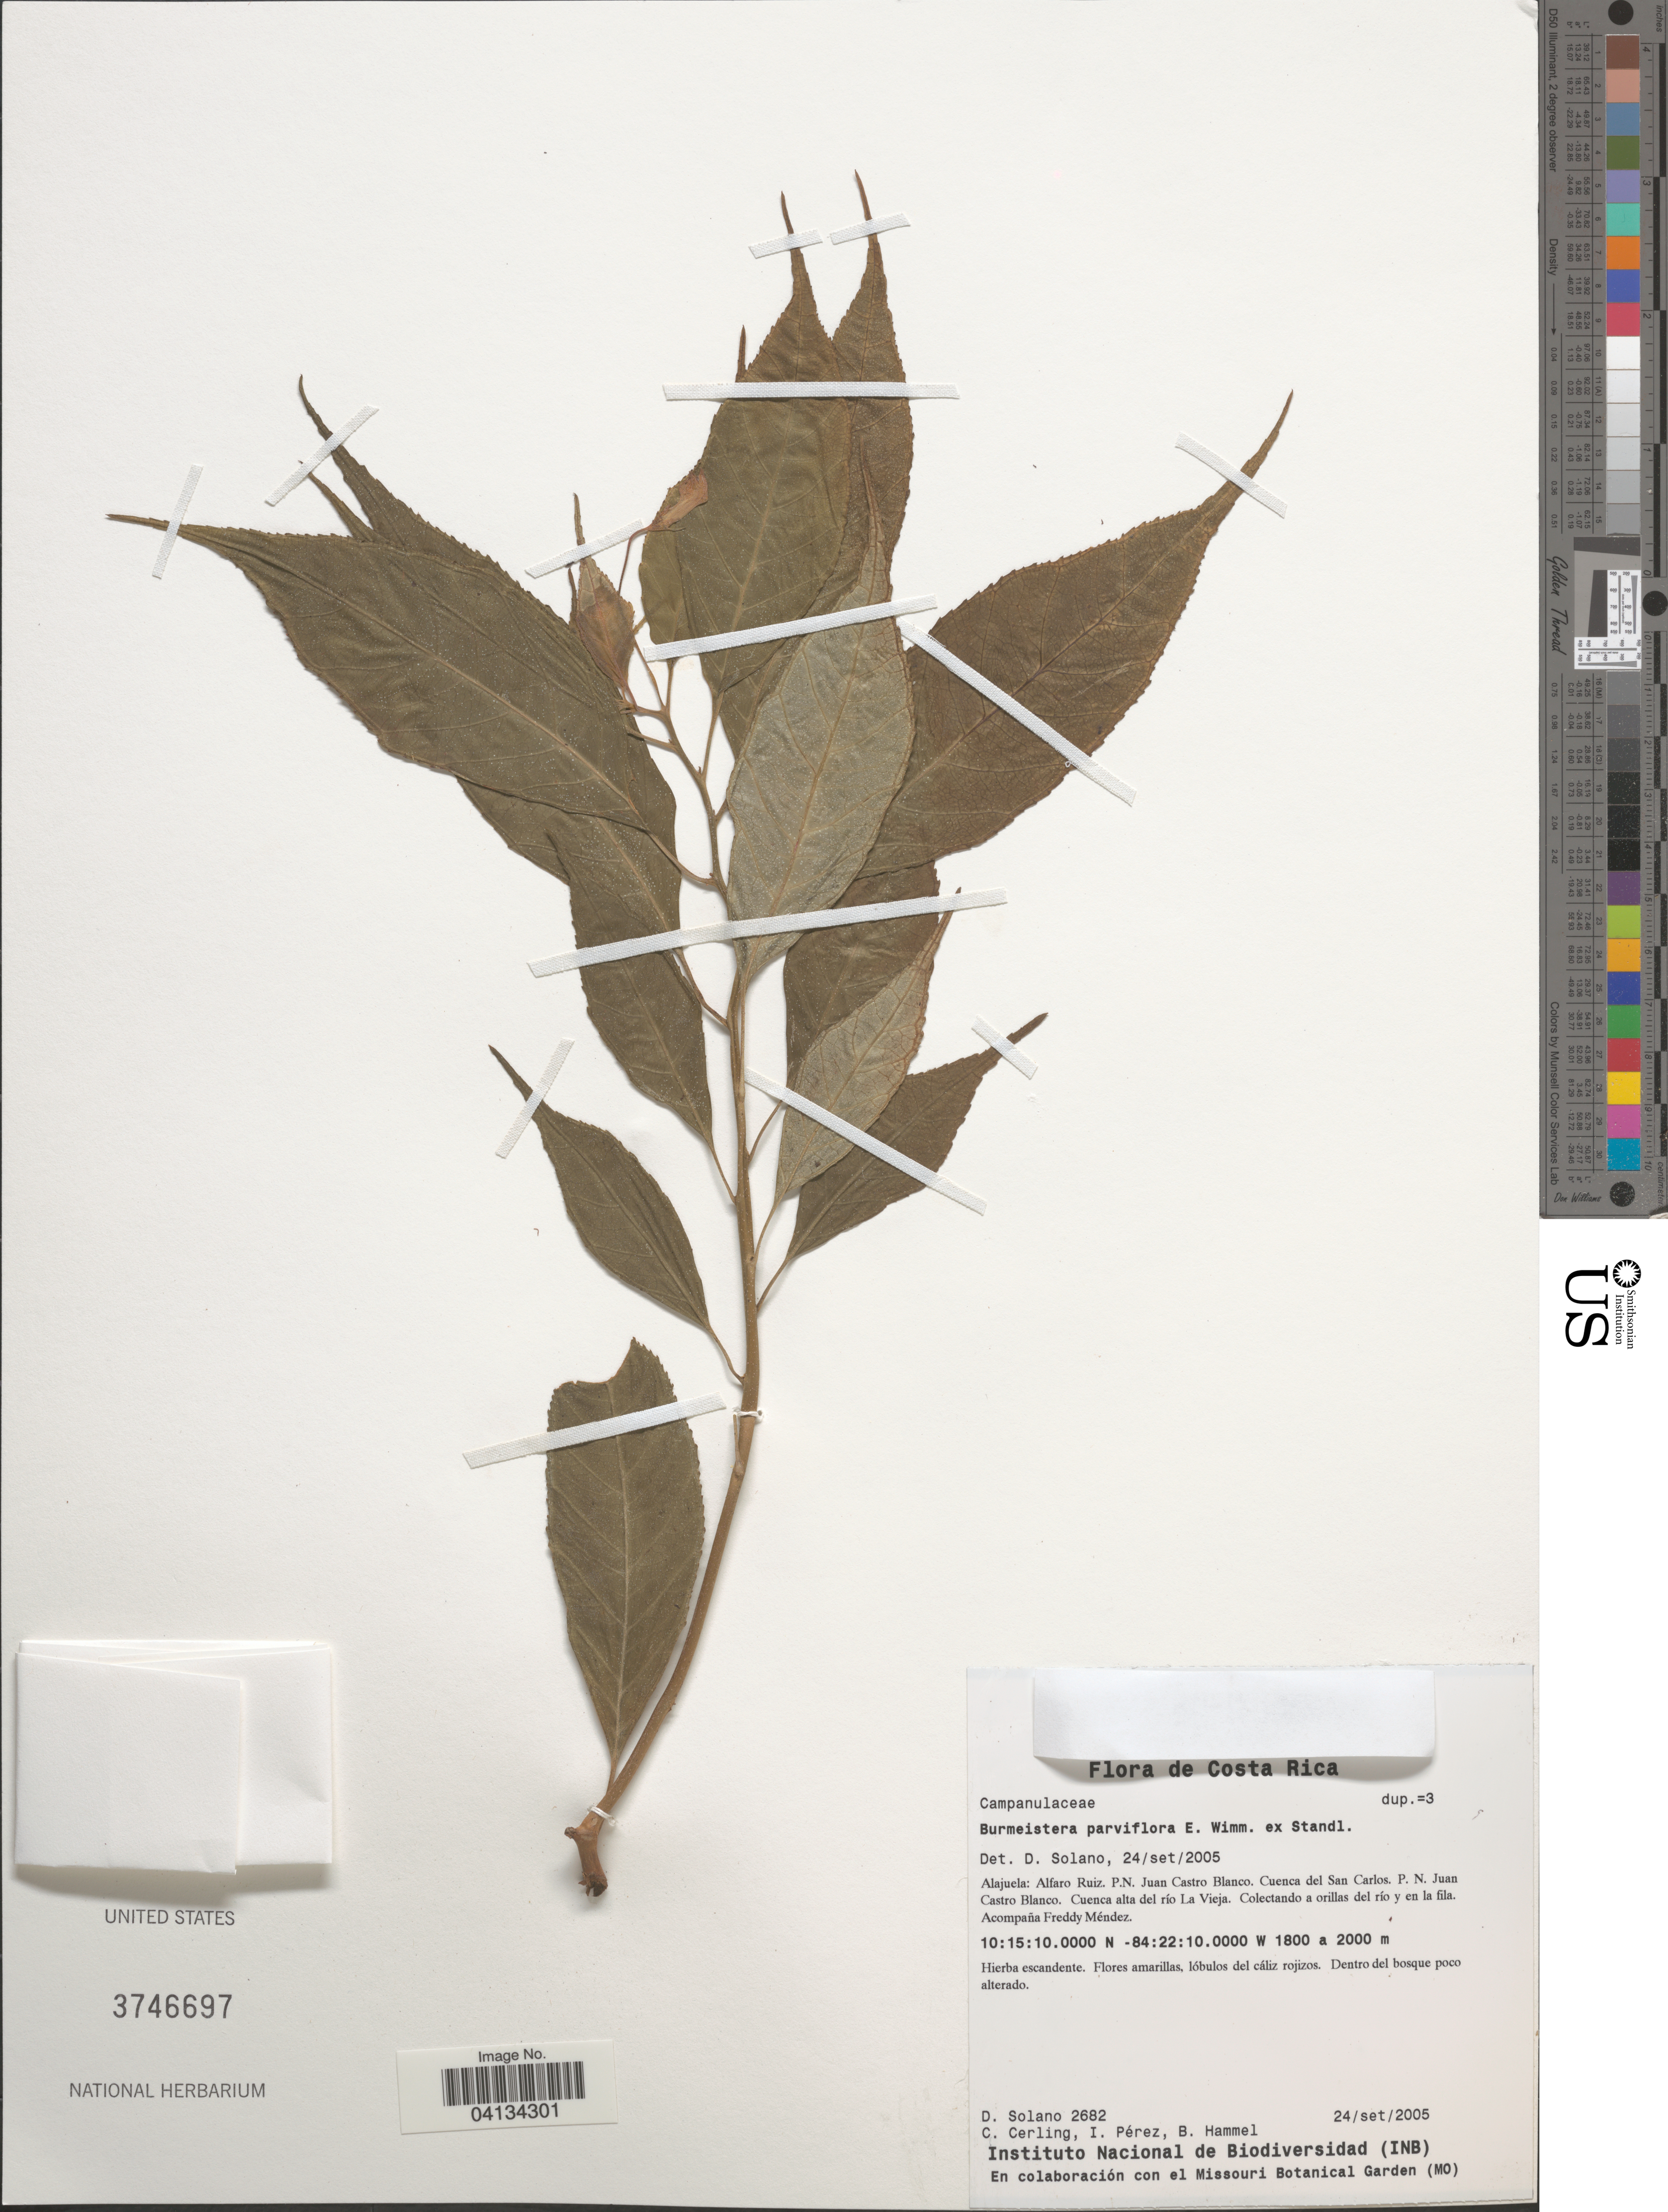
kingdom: Plantae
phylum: Tracheophyta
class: Magnoliopsida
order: Asterales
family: Campanulaceae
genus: Burmeistera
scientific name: Burmeistera parviflora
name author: E. Wimm. ex Standl.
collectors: D. Solano, C. Cerling, I. Pérez & B. Hammel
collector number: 2682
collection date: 2005-09-24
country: Costa Rica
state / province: Alajuela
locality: Alfaro Ruiz. P.N. Juan Castro Blanco. Cuenca del San Carlos. P.N. Juan Castro Blanco. Cuenca alta del río La Vieja. Colectando a orillas del río y en la fila. Acompaña Freddy Méndez.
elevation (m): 1800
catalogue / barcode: US 3746697